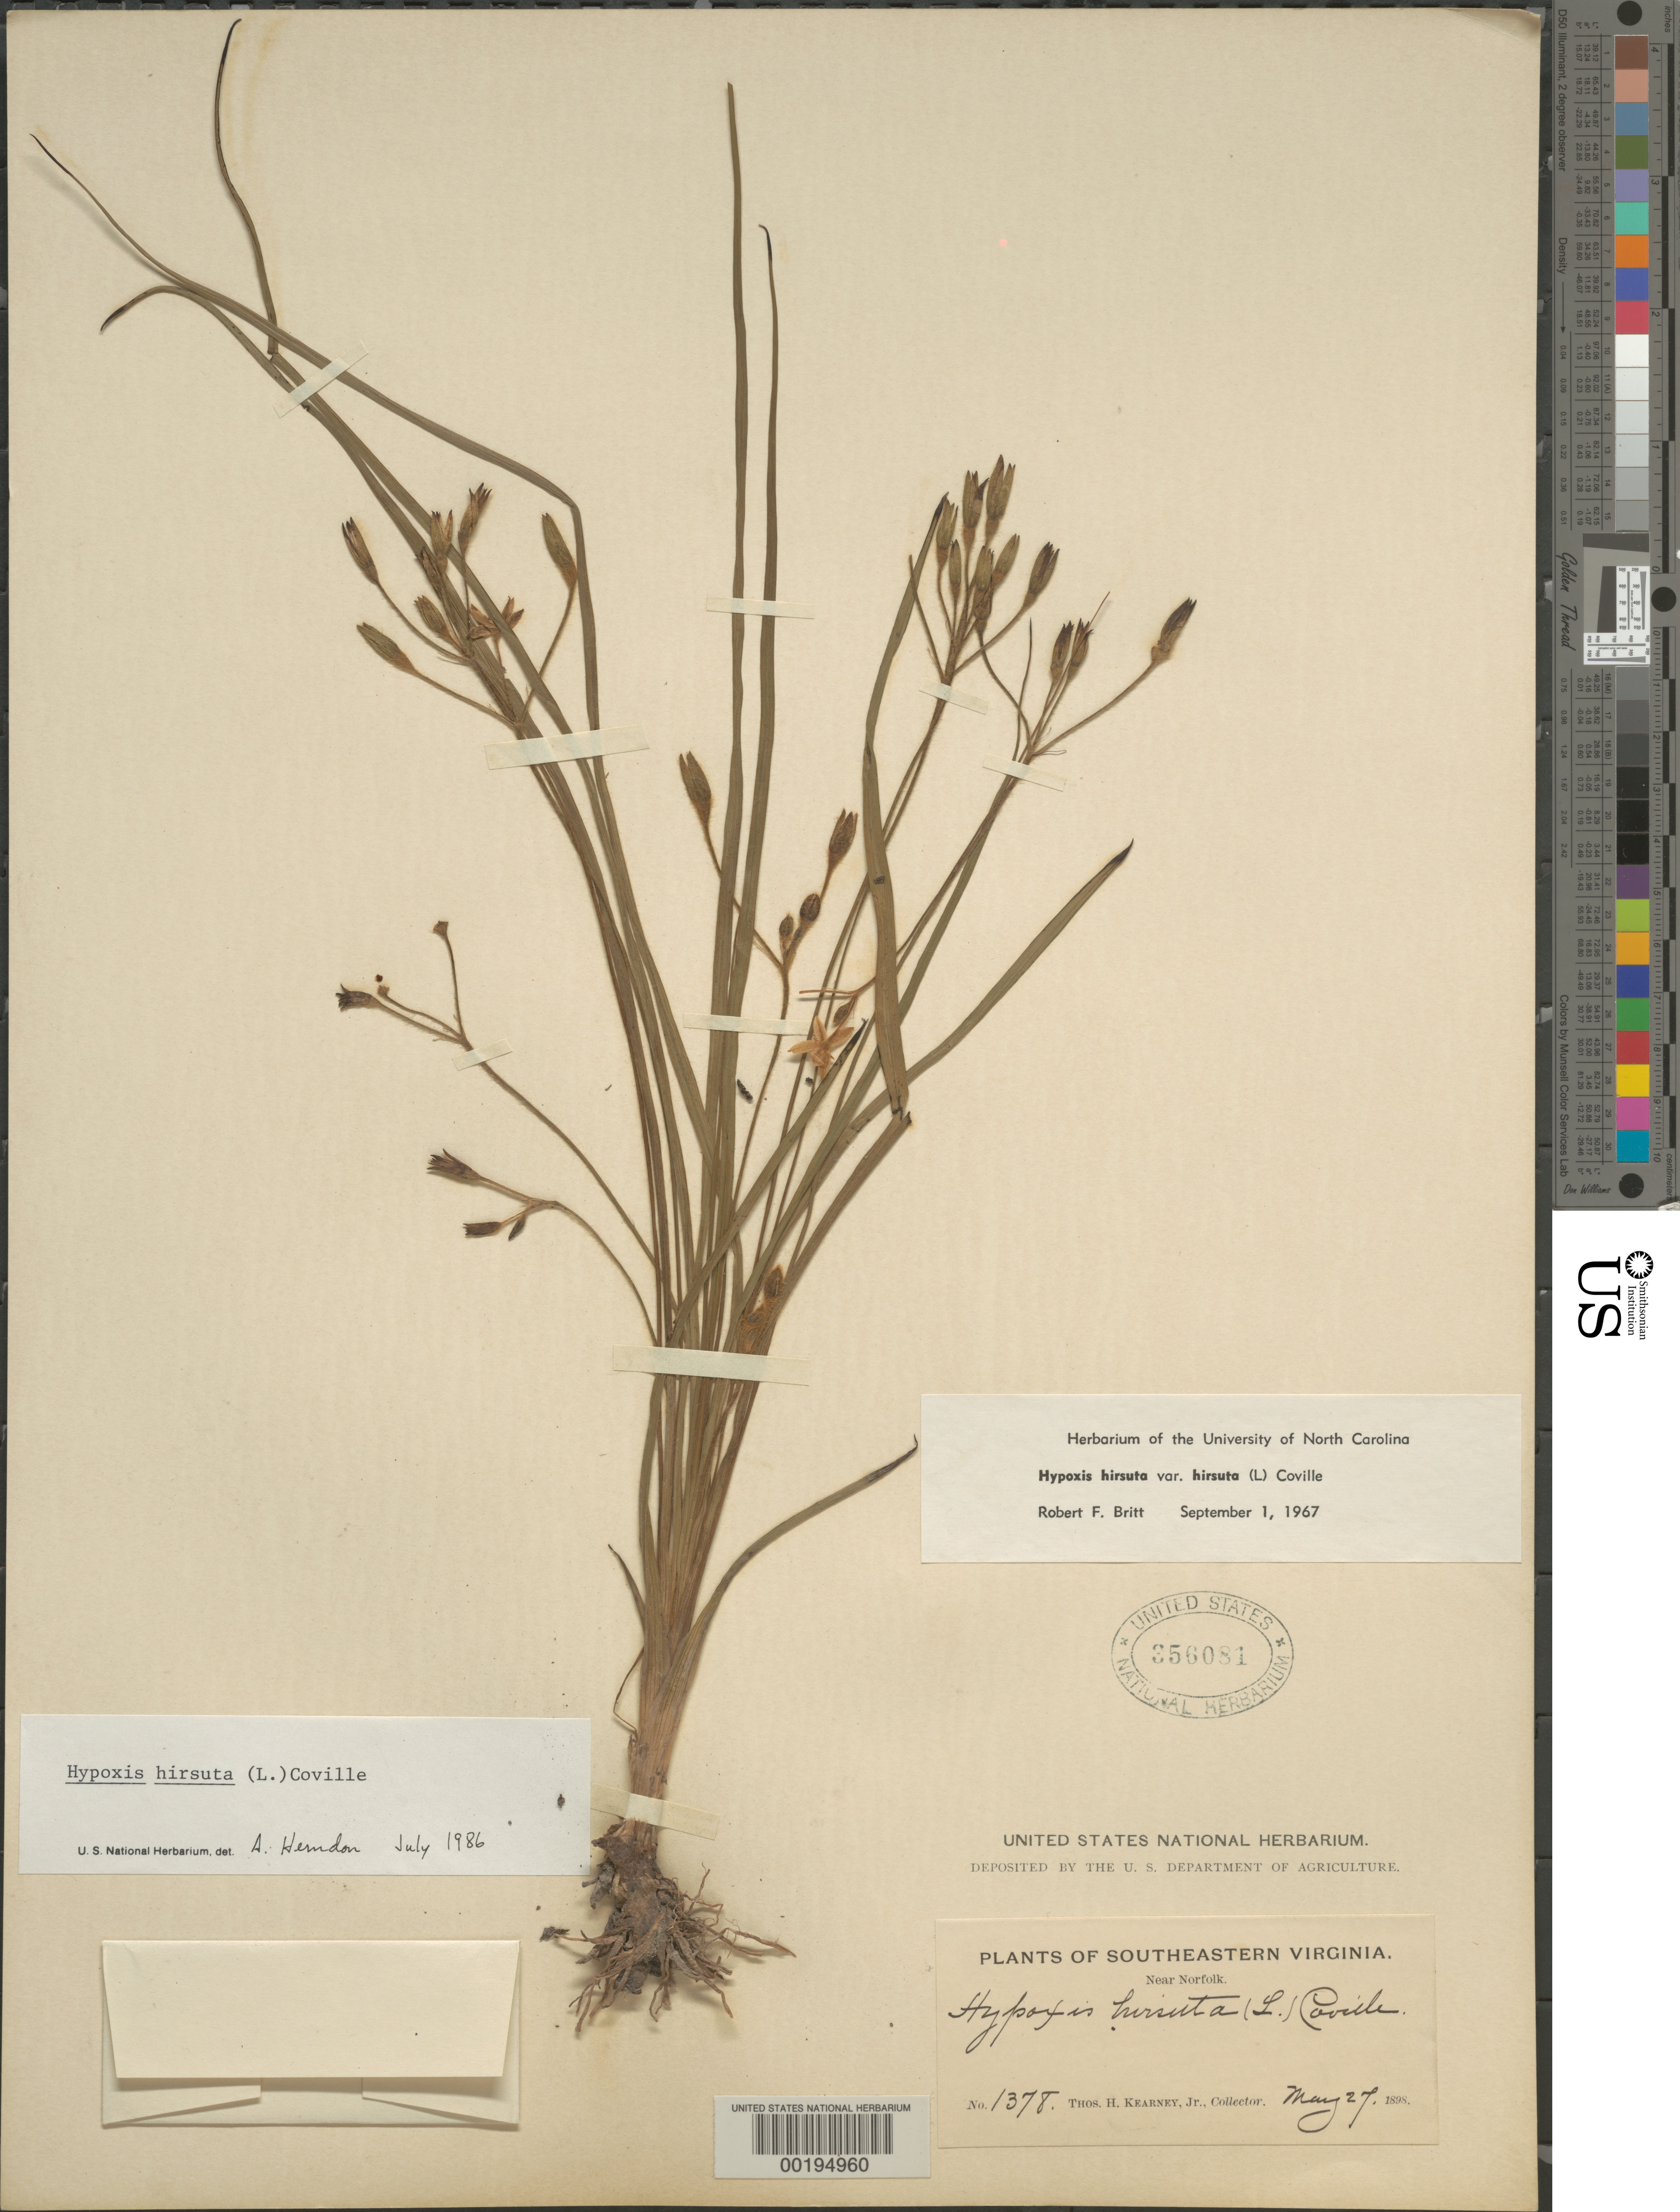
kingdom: Plantae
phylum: Tracheophyta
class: Liliopsida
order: Asparagales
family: Hypoxidaceae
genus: Hypoxis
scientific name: Hypoxis hirsuta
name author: (L.) Coville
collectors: T. H. Kearney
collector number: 1378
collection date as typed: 27 May 1898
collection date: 1898-05-27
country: United States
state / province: Virginia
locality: Near norfolk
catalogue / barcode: US 356081